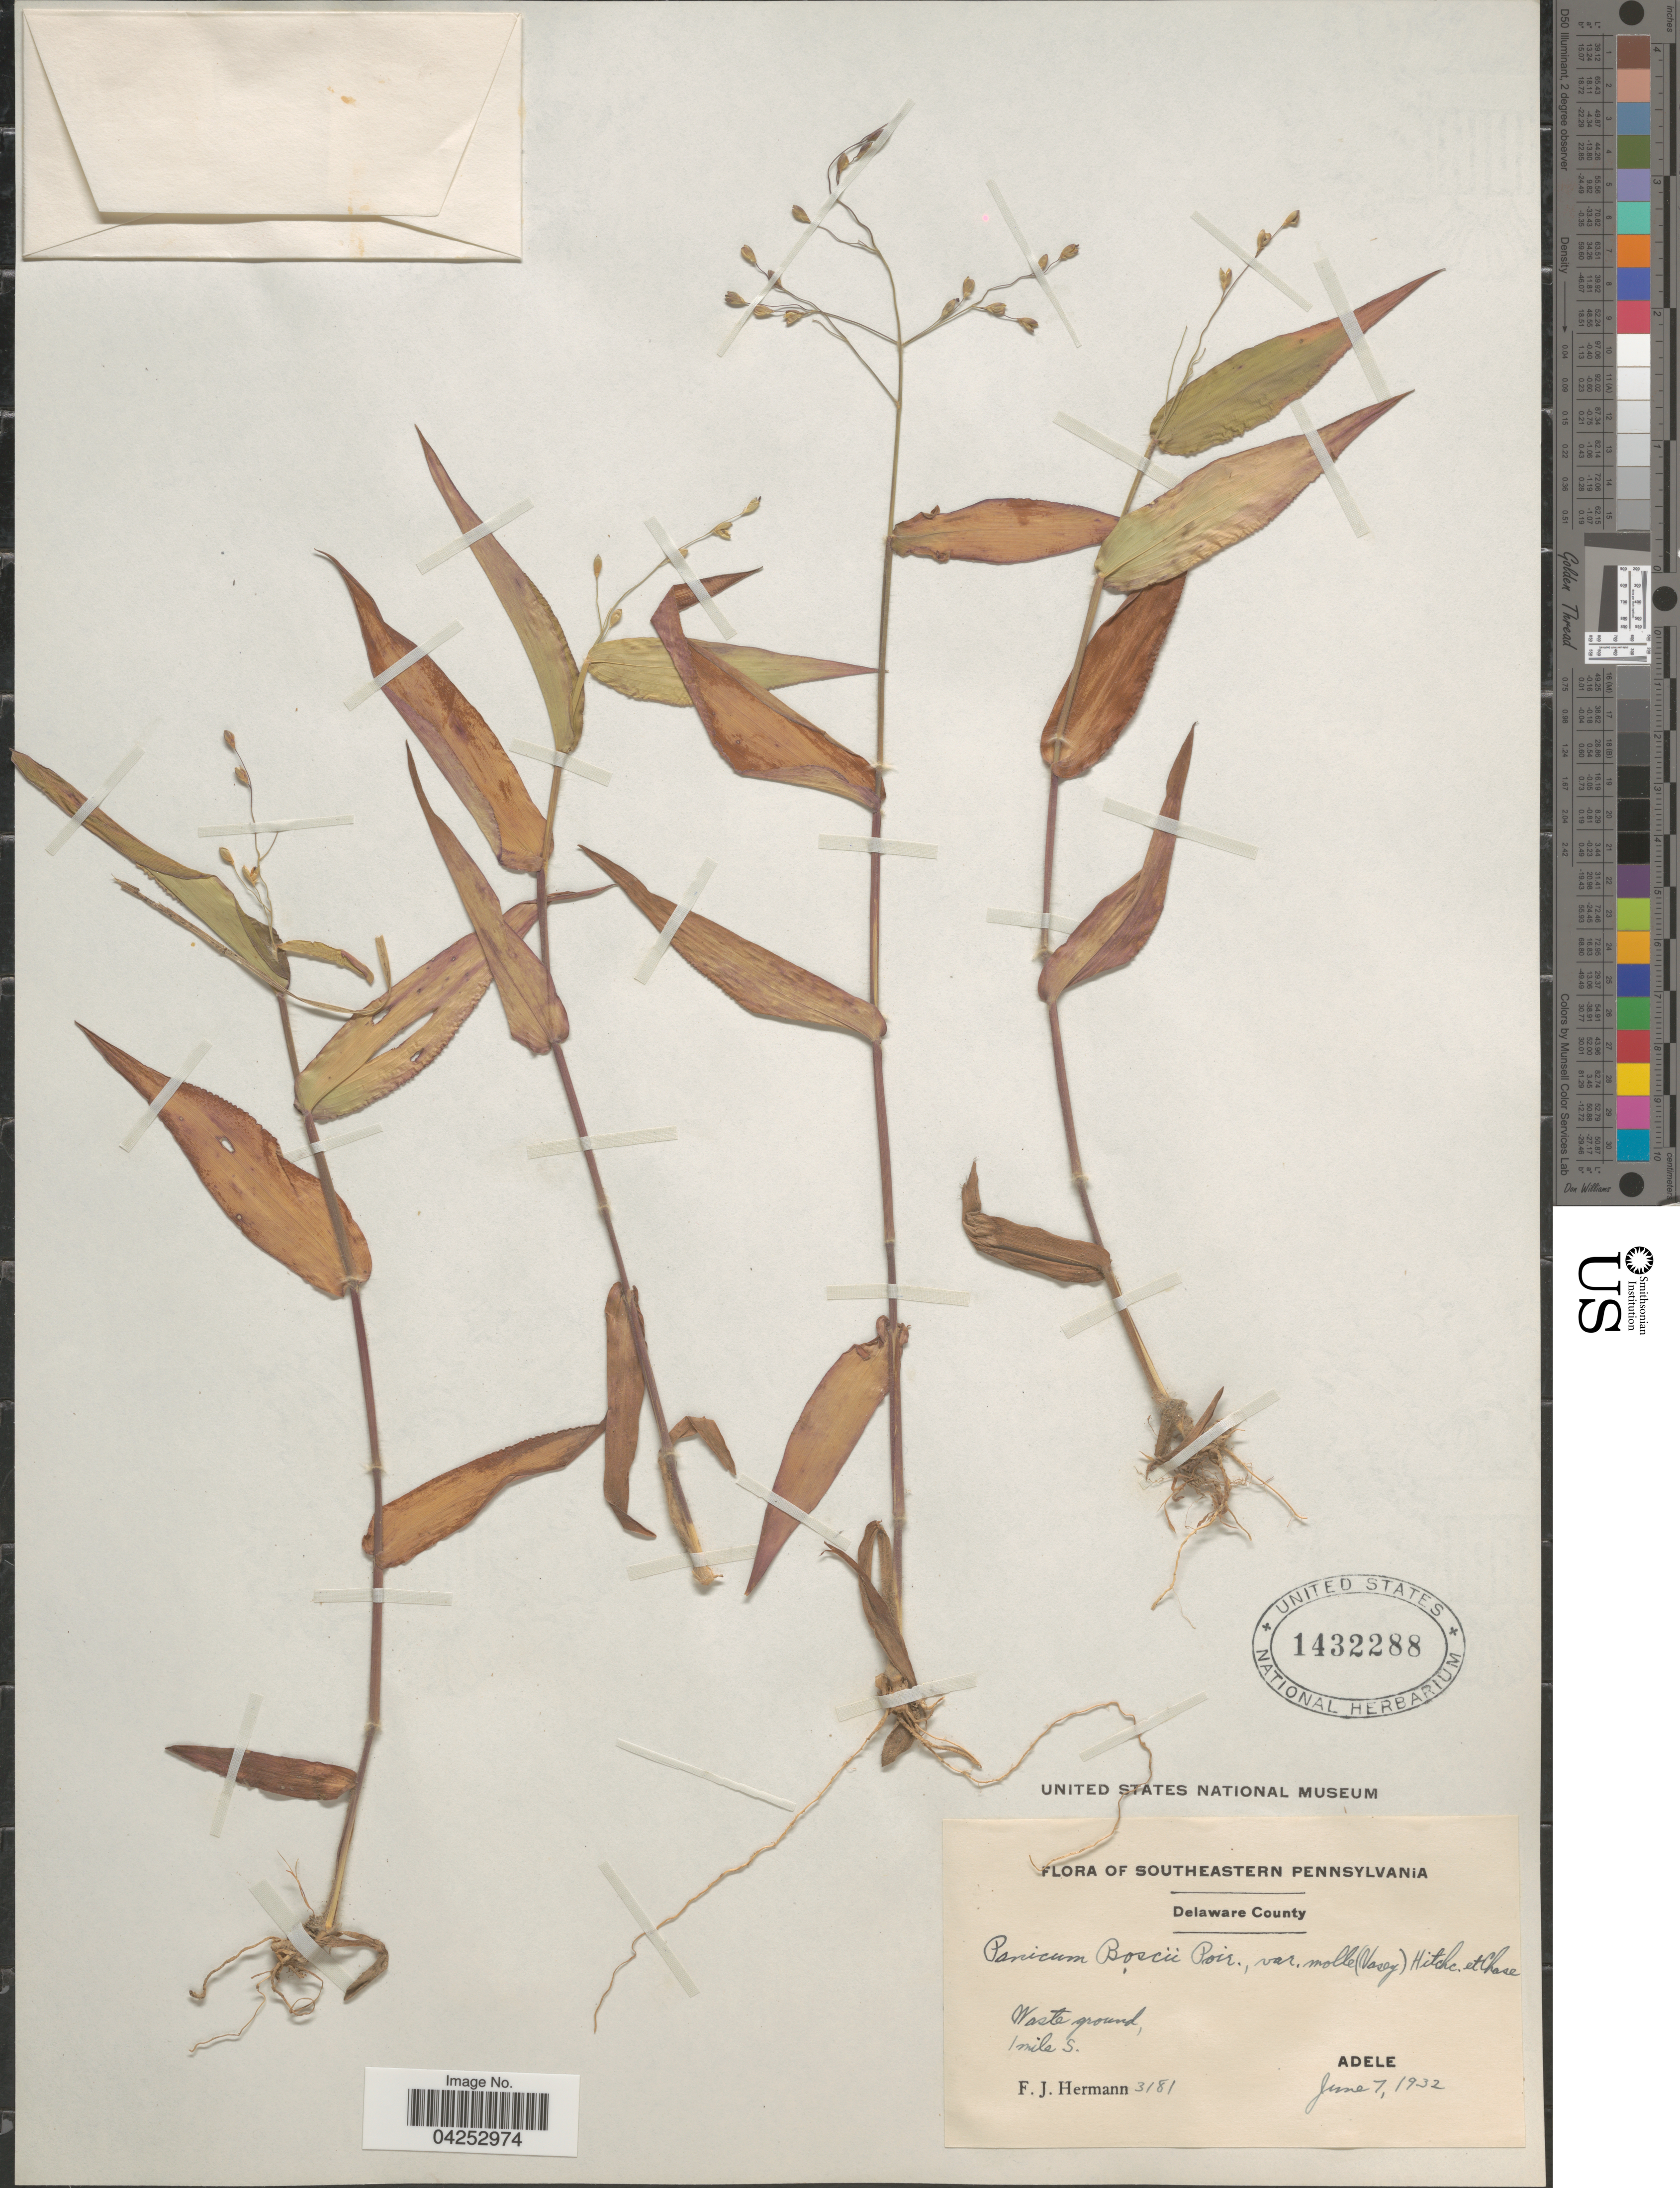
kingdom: Plantae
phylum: Tracheophyta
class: Liliopsida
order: Poales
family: Poaceae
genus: Dichanthelium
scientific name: Dichanthelium boscii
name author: (Poir.) Gould & C.A. Clark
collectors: F. J. Hermann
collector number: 3181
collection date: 1932-06-07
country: United States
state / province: Pennsylvania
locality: Southeastern Pennsylvania. Delaware County. Waste ground, 1 mile S. Adele.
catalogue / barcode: US 1432288